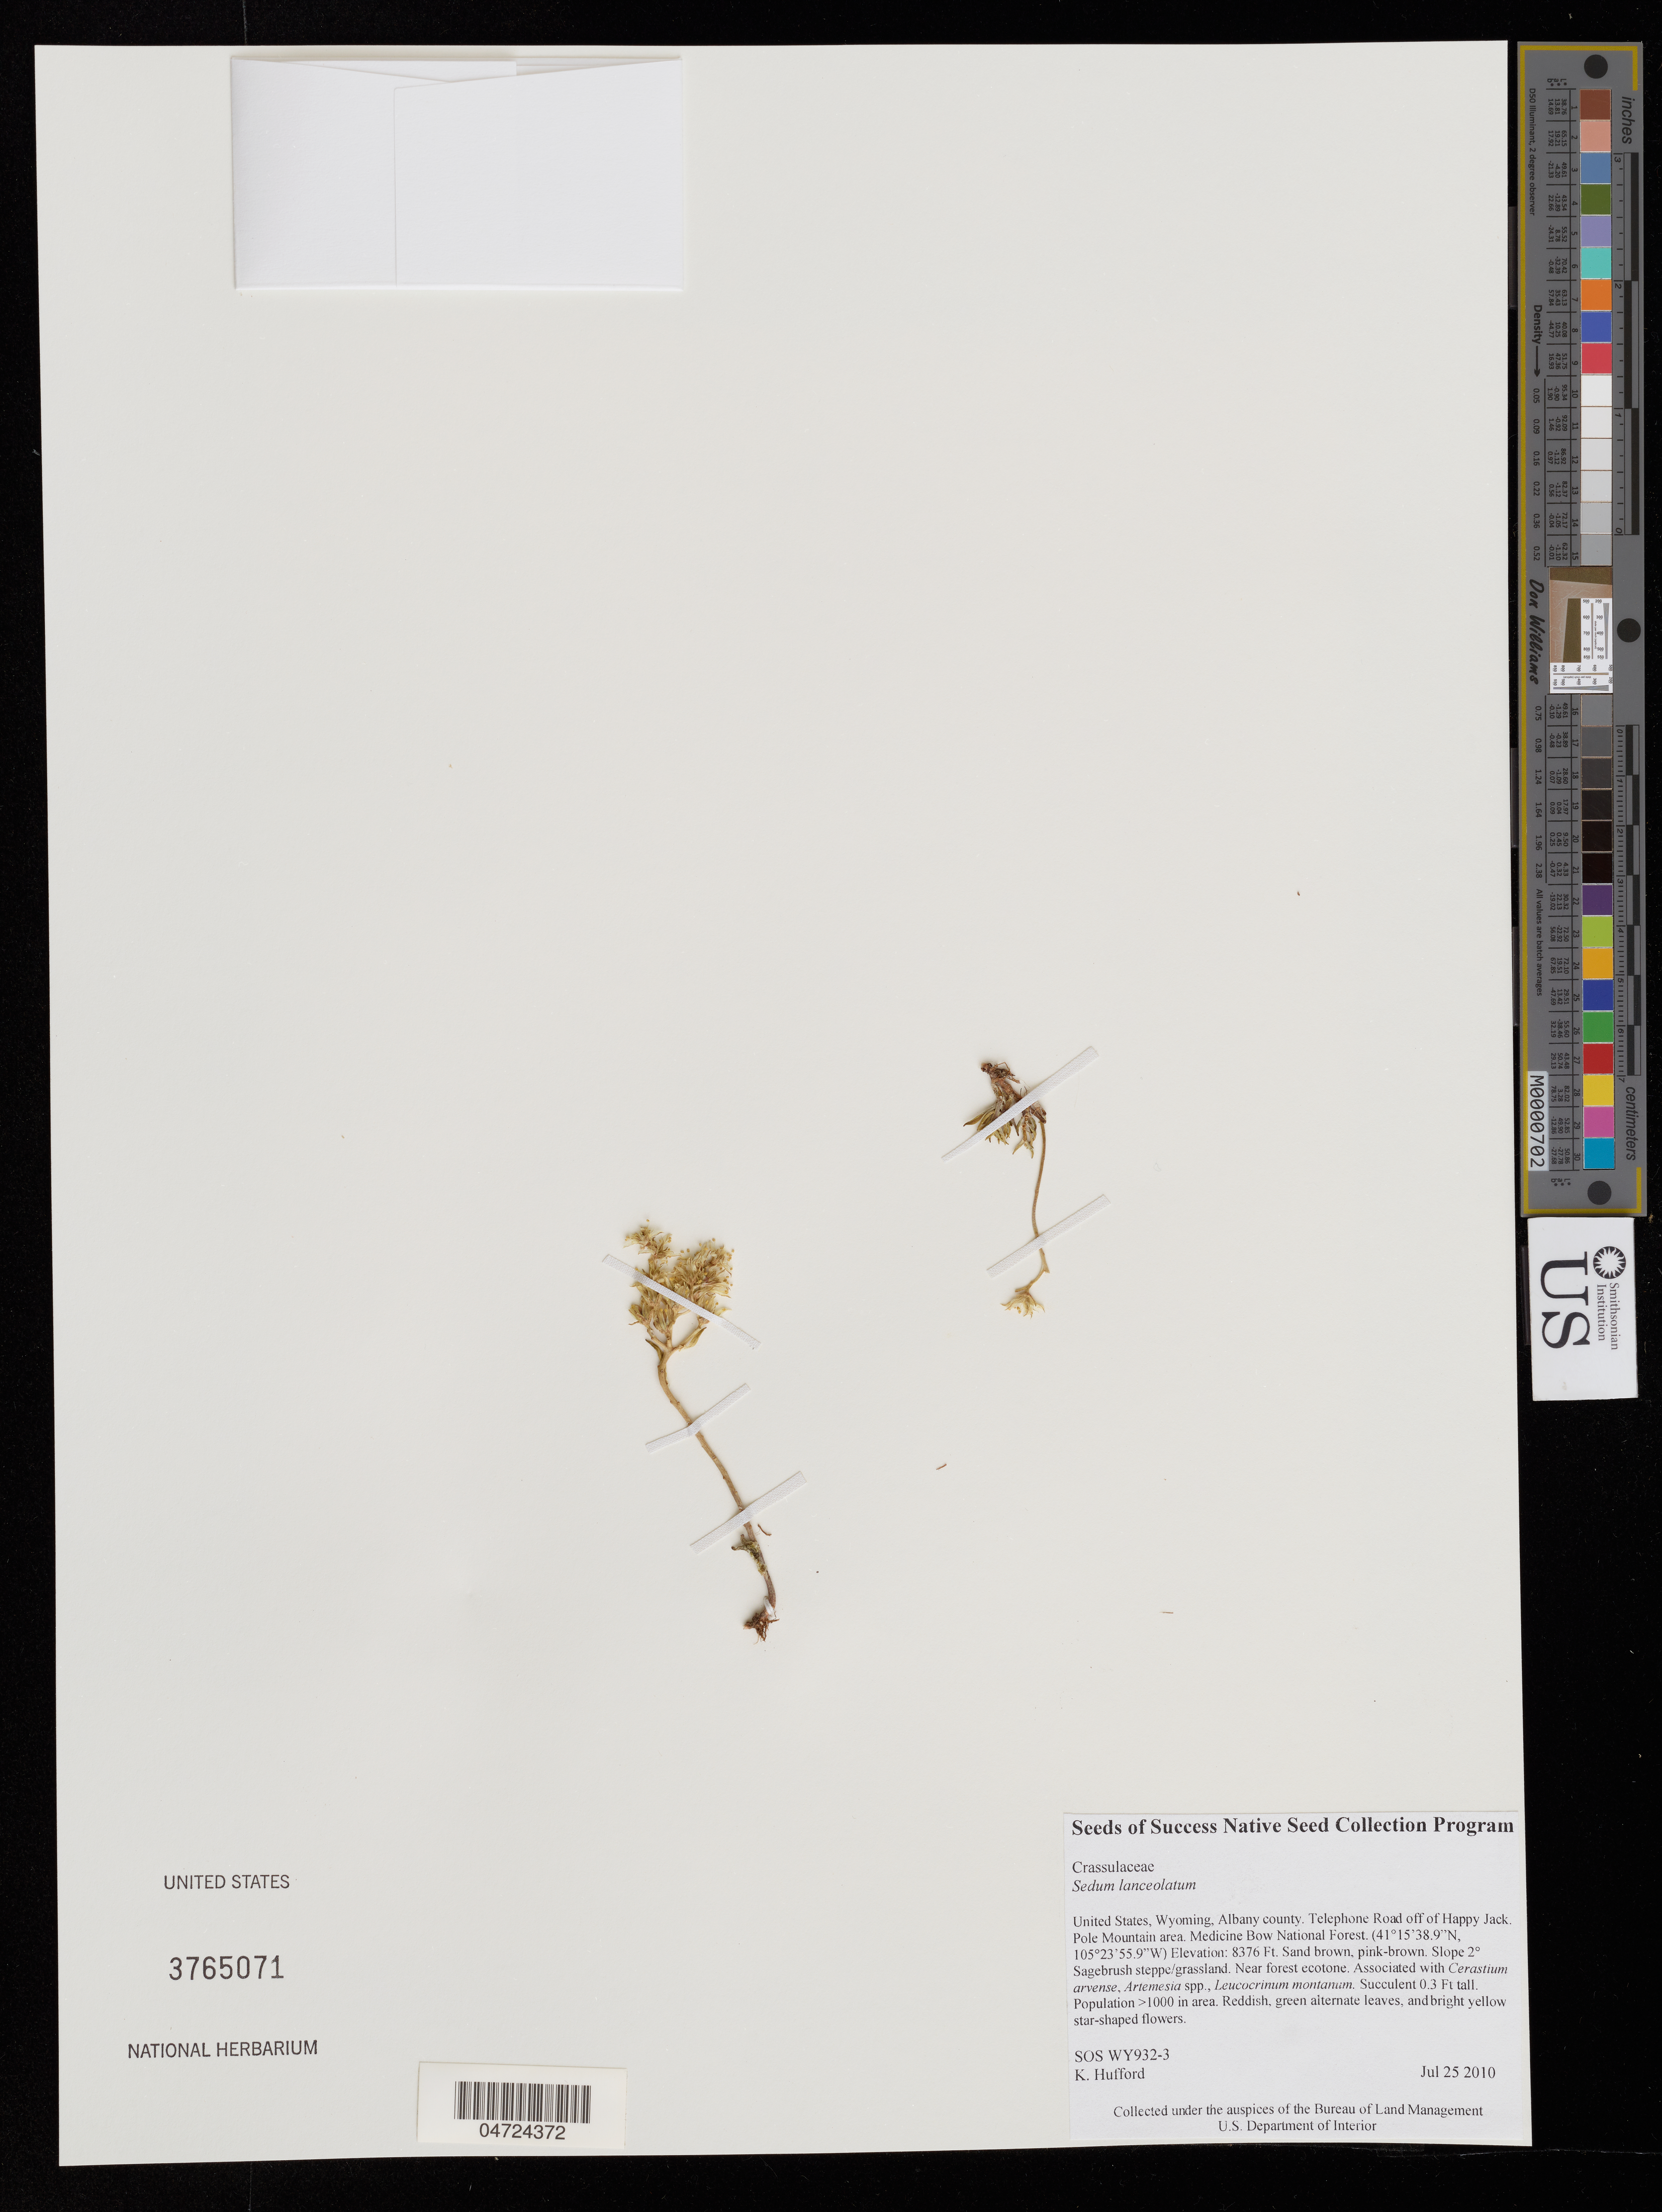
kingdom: Plantae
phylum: Tracheophyta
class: Magnoliopsida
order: Saxifragales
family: Crassulaceae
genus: Sedum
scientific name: Sedum lanceolatum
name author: Torr.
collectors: K. Hufford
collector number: SOS WY932-3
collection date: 2010-07-25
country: United States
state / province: Wyoming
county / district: Albany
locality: Albany county. Telephone Road off of Happy Jack. Pole Mountain area. Medicine Bow National Forest.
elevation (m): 2553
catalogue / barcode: US 3765071